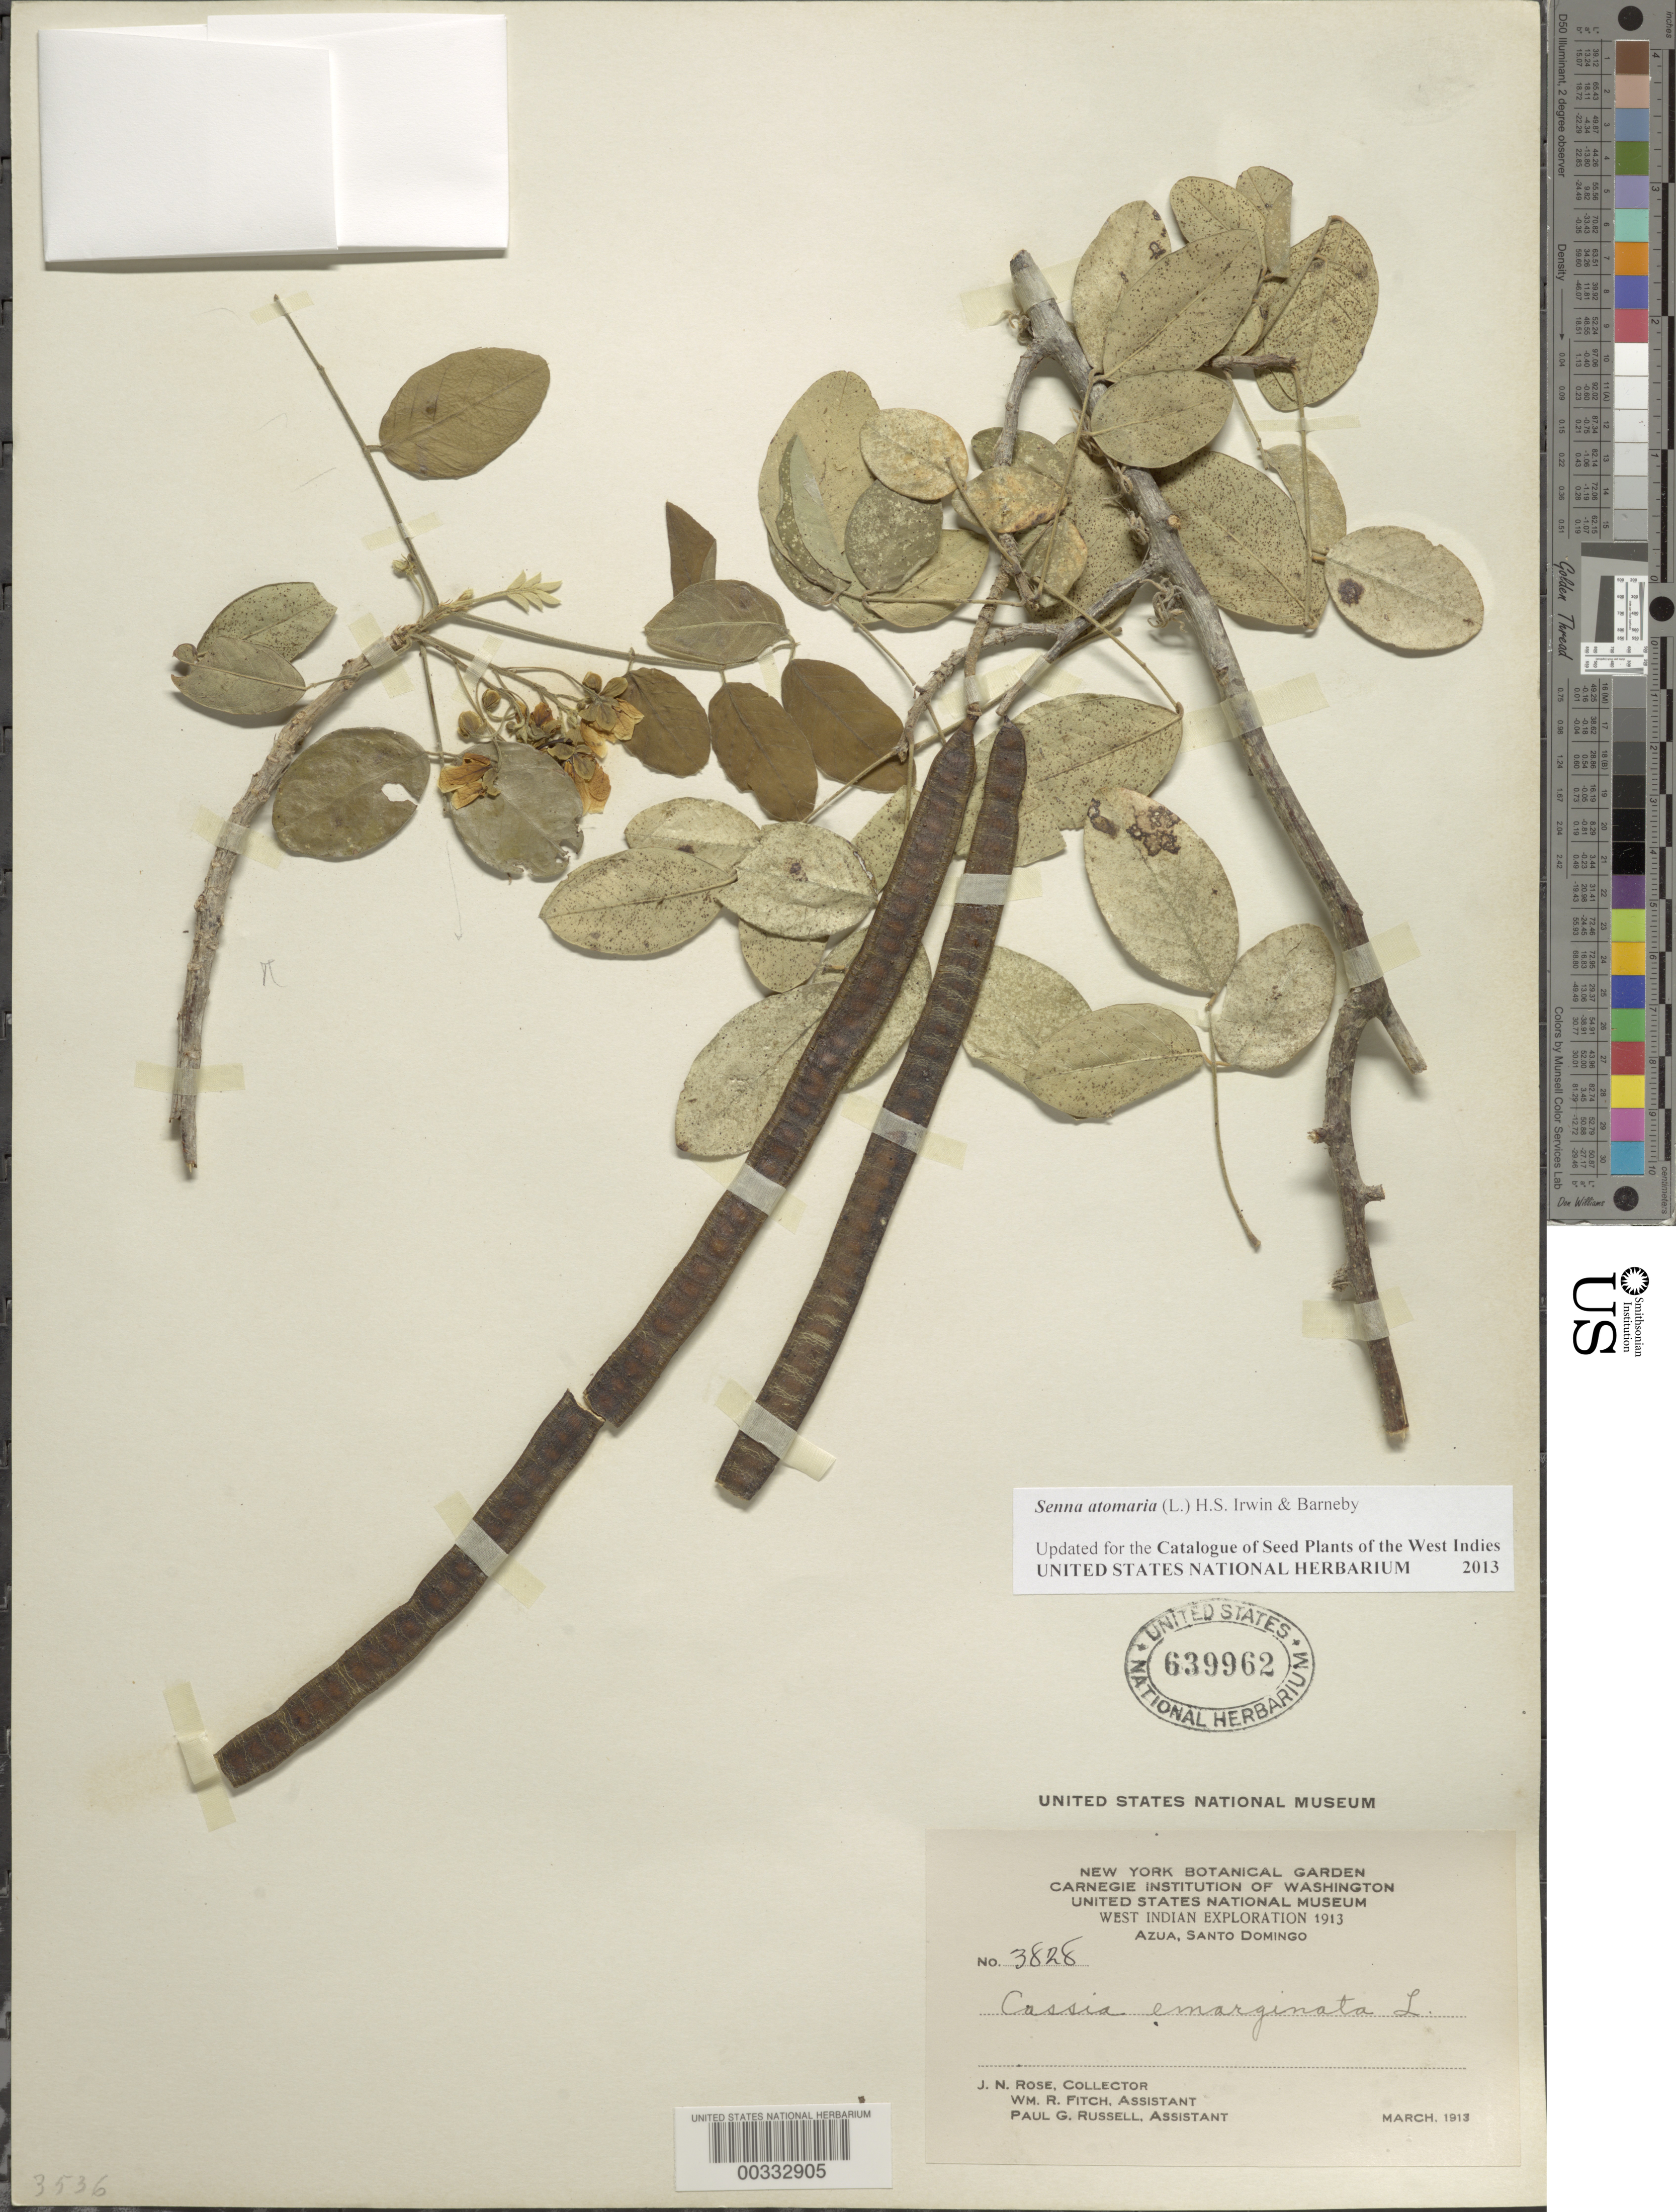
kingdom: Plantae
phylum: Tracheophyta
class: Magnoliopsida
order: Fabales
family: Fabaceae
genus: Senna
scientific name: Senna atomaria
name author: (L.) H.S. Irwin & Barneby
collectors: J. N. Rose, W. R. Fitch & P. G. Russell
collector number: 3828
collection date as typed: Mar 1913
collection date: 1913-03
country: Dominican Republic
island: Hispaniola Island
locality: Azua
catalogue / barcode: US 639962